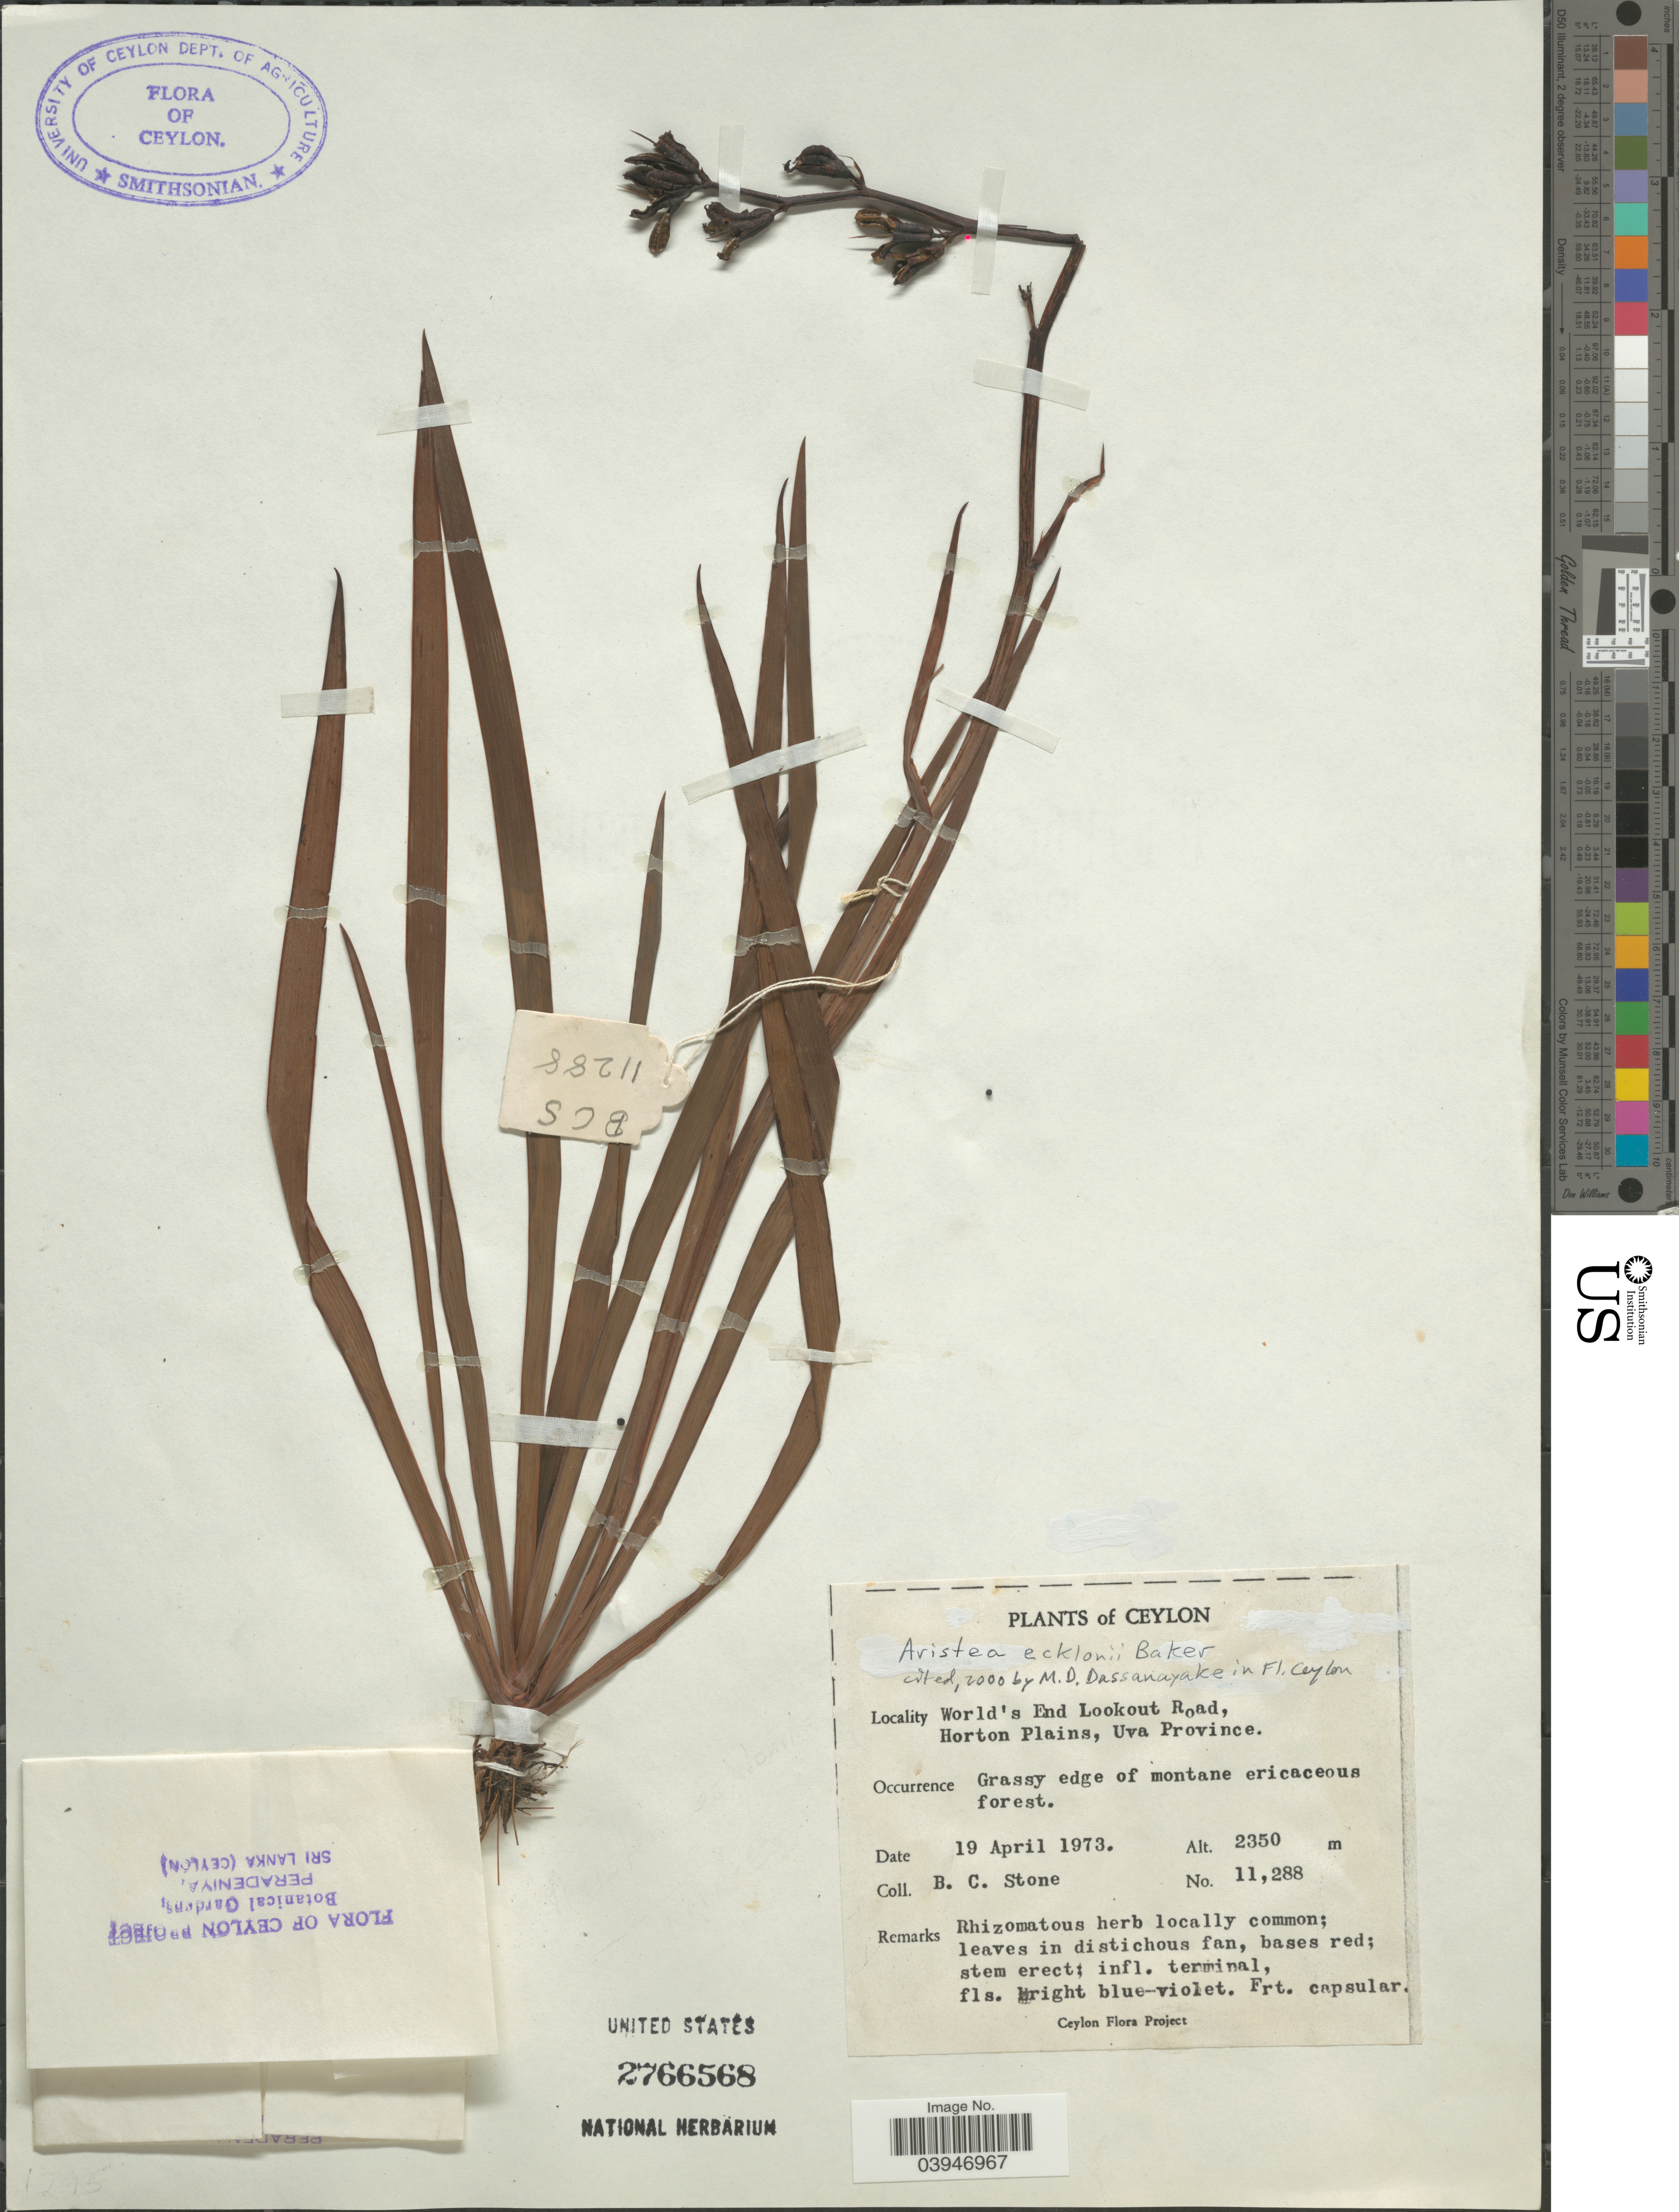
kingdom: Plantae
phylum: Tracheophyta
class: Liliopsida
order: Asparagales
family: Iridaceae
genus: Aristea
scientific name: Aristea ecklonii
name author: Baker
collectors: B. C. Stone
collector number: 11288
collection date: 1973-04-19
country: Sri Lanka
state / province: Uva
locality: Ceylon. World's End Lookout Road, Horton Plains.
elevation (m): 2350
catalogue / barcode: US 2766568